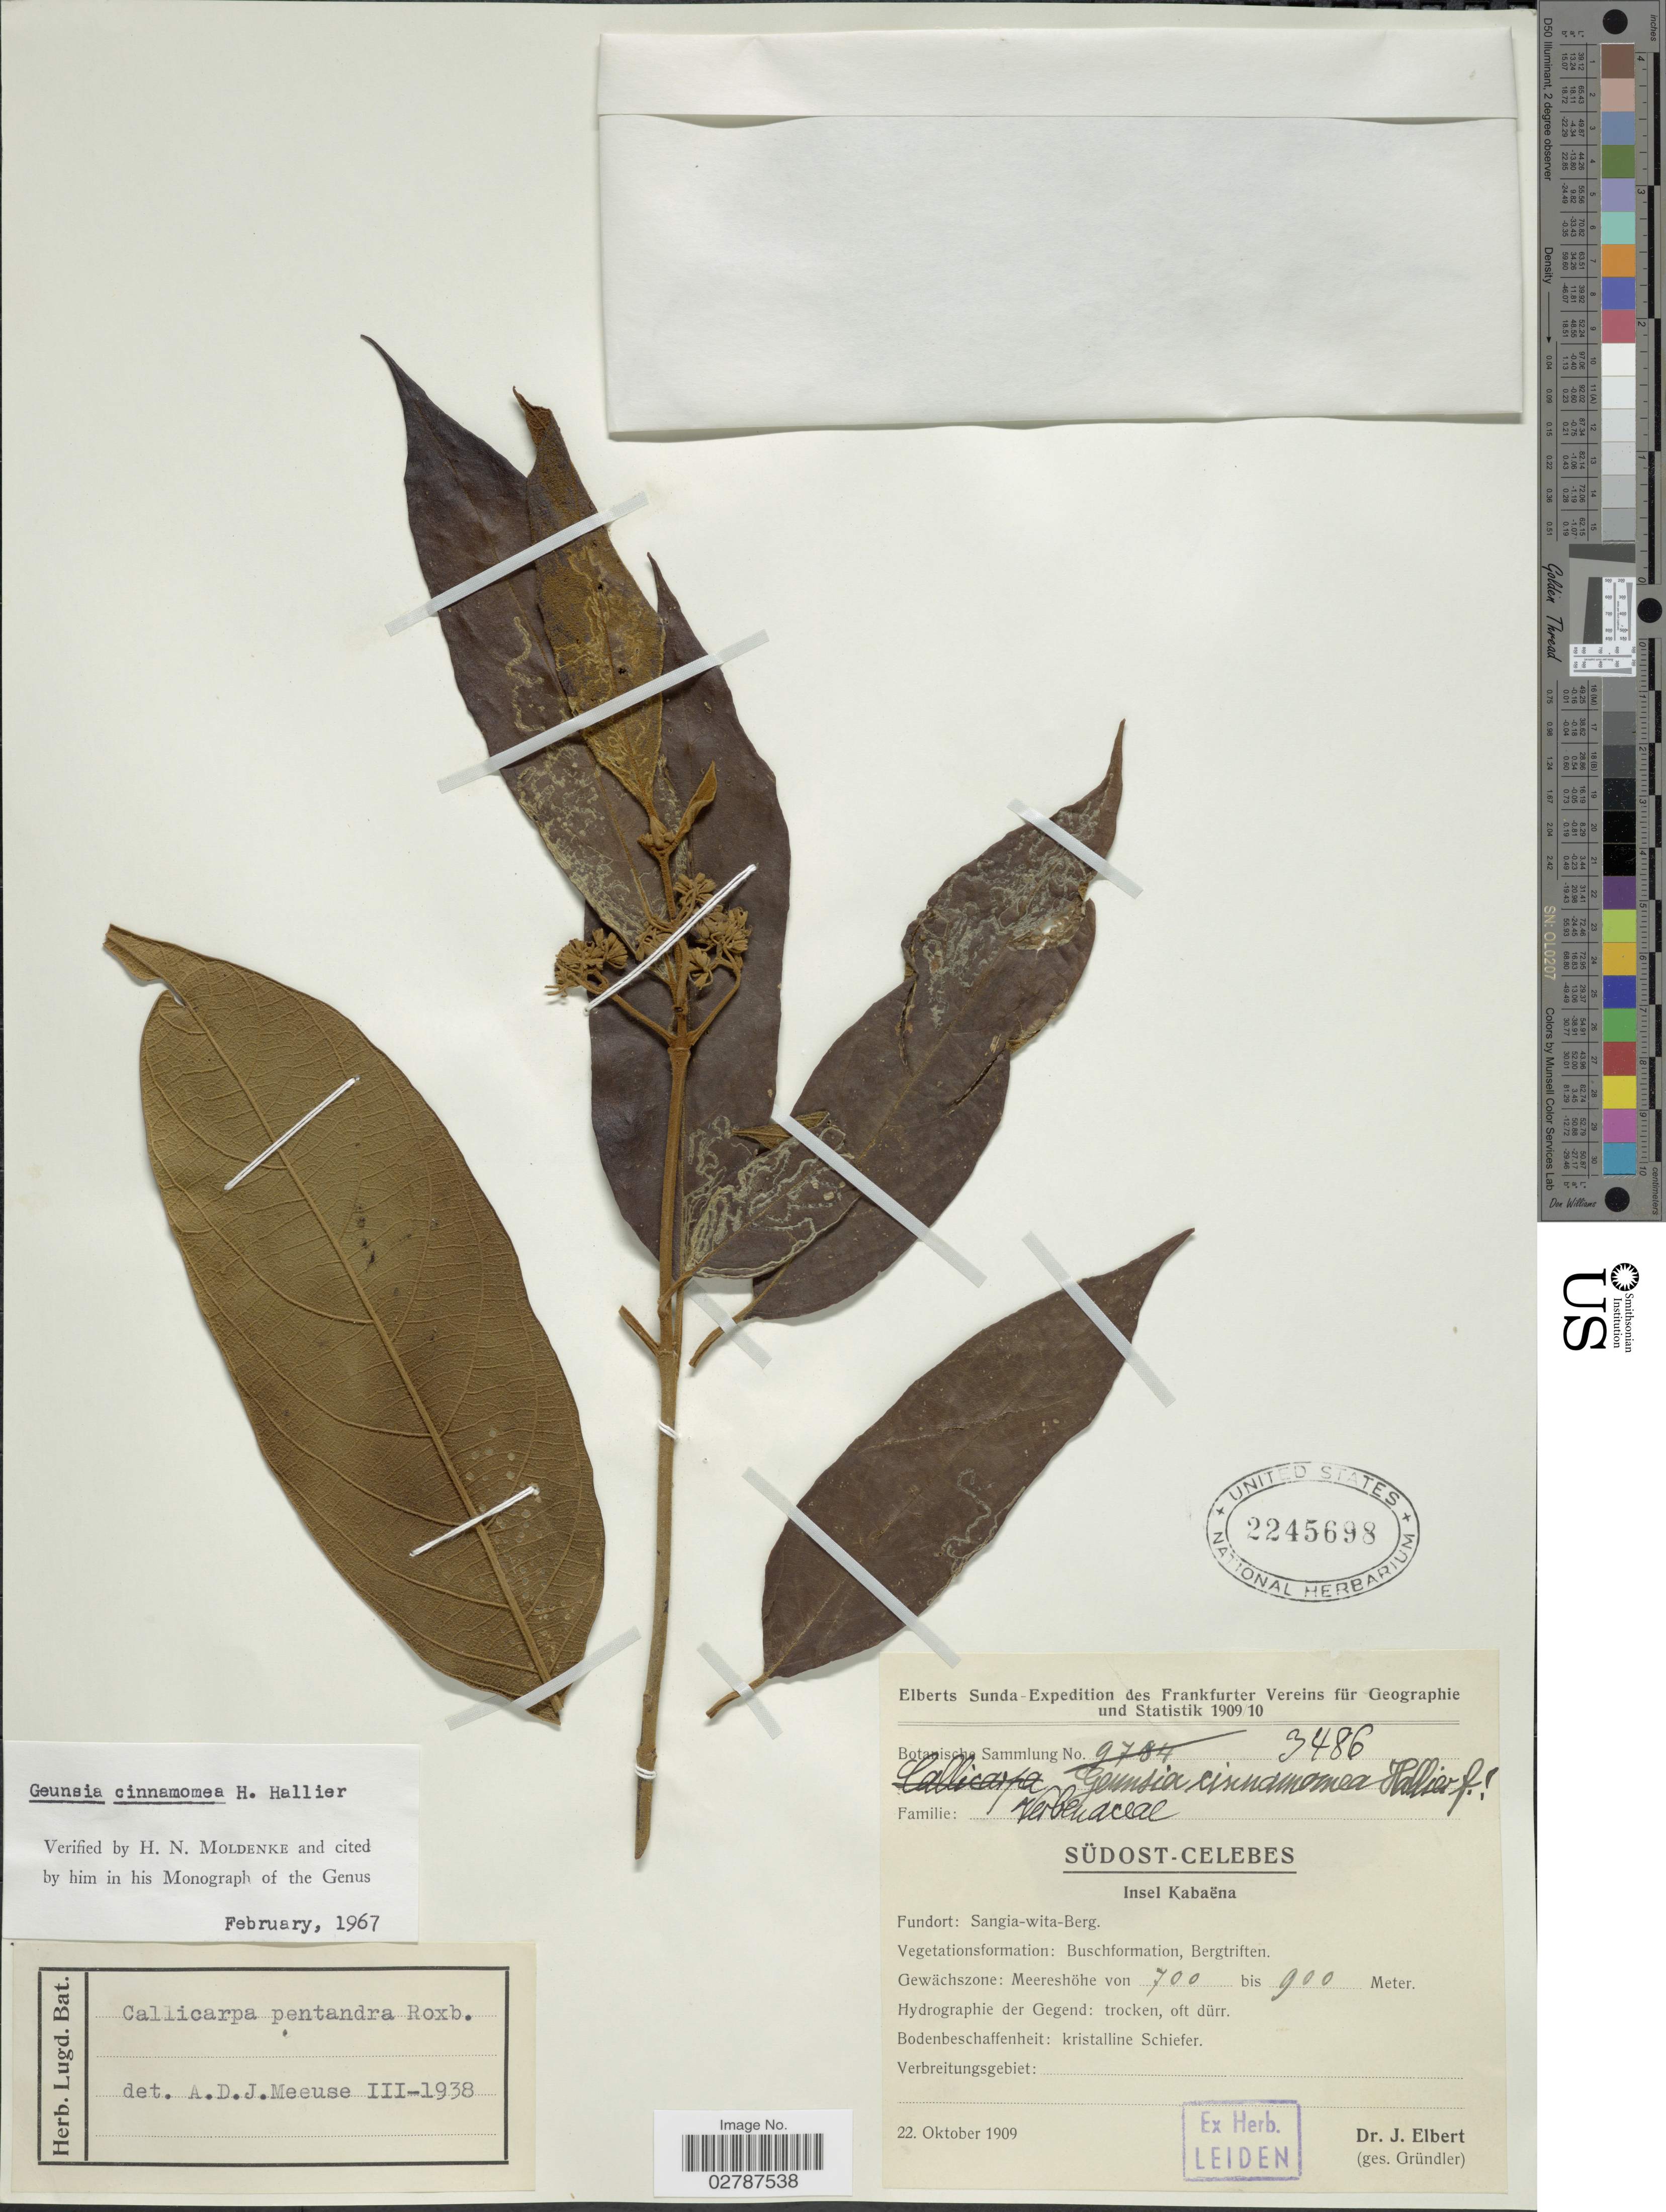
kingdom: Plantae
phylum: Tracheophyta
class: Magnoliopsida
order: Lamiales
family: Lamiaceae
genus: Callicarpa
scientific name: Callicarpa cinnamomea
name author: (Hallier f.) Govaerts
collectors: J. Elbert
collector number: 3486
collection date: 1909-10-22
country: Indonesia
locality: Sunda. Südost-Celebes. Insel Kabaëna. Sangia-wita-Berg.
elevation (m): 700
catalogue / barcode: US 2245698